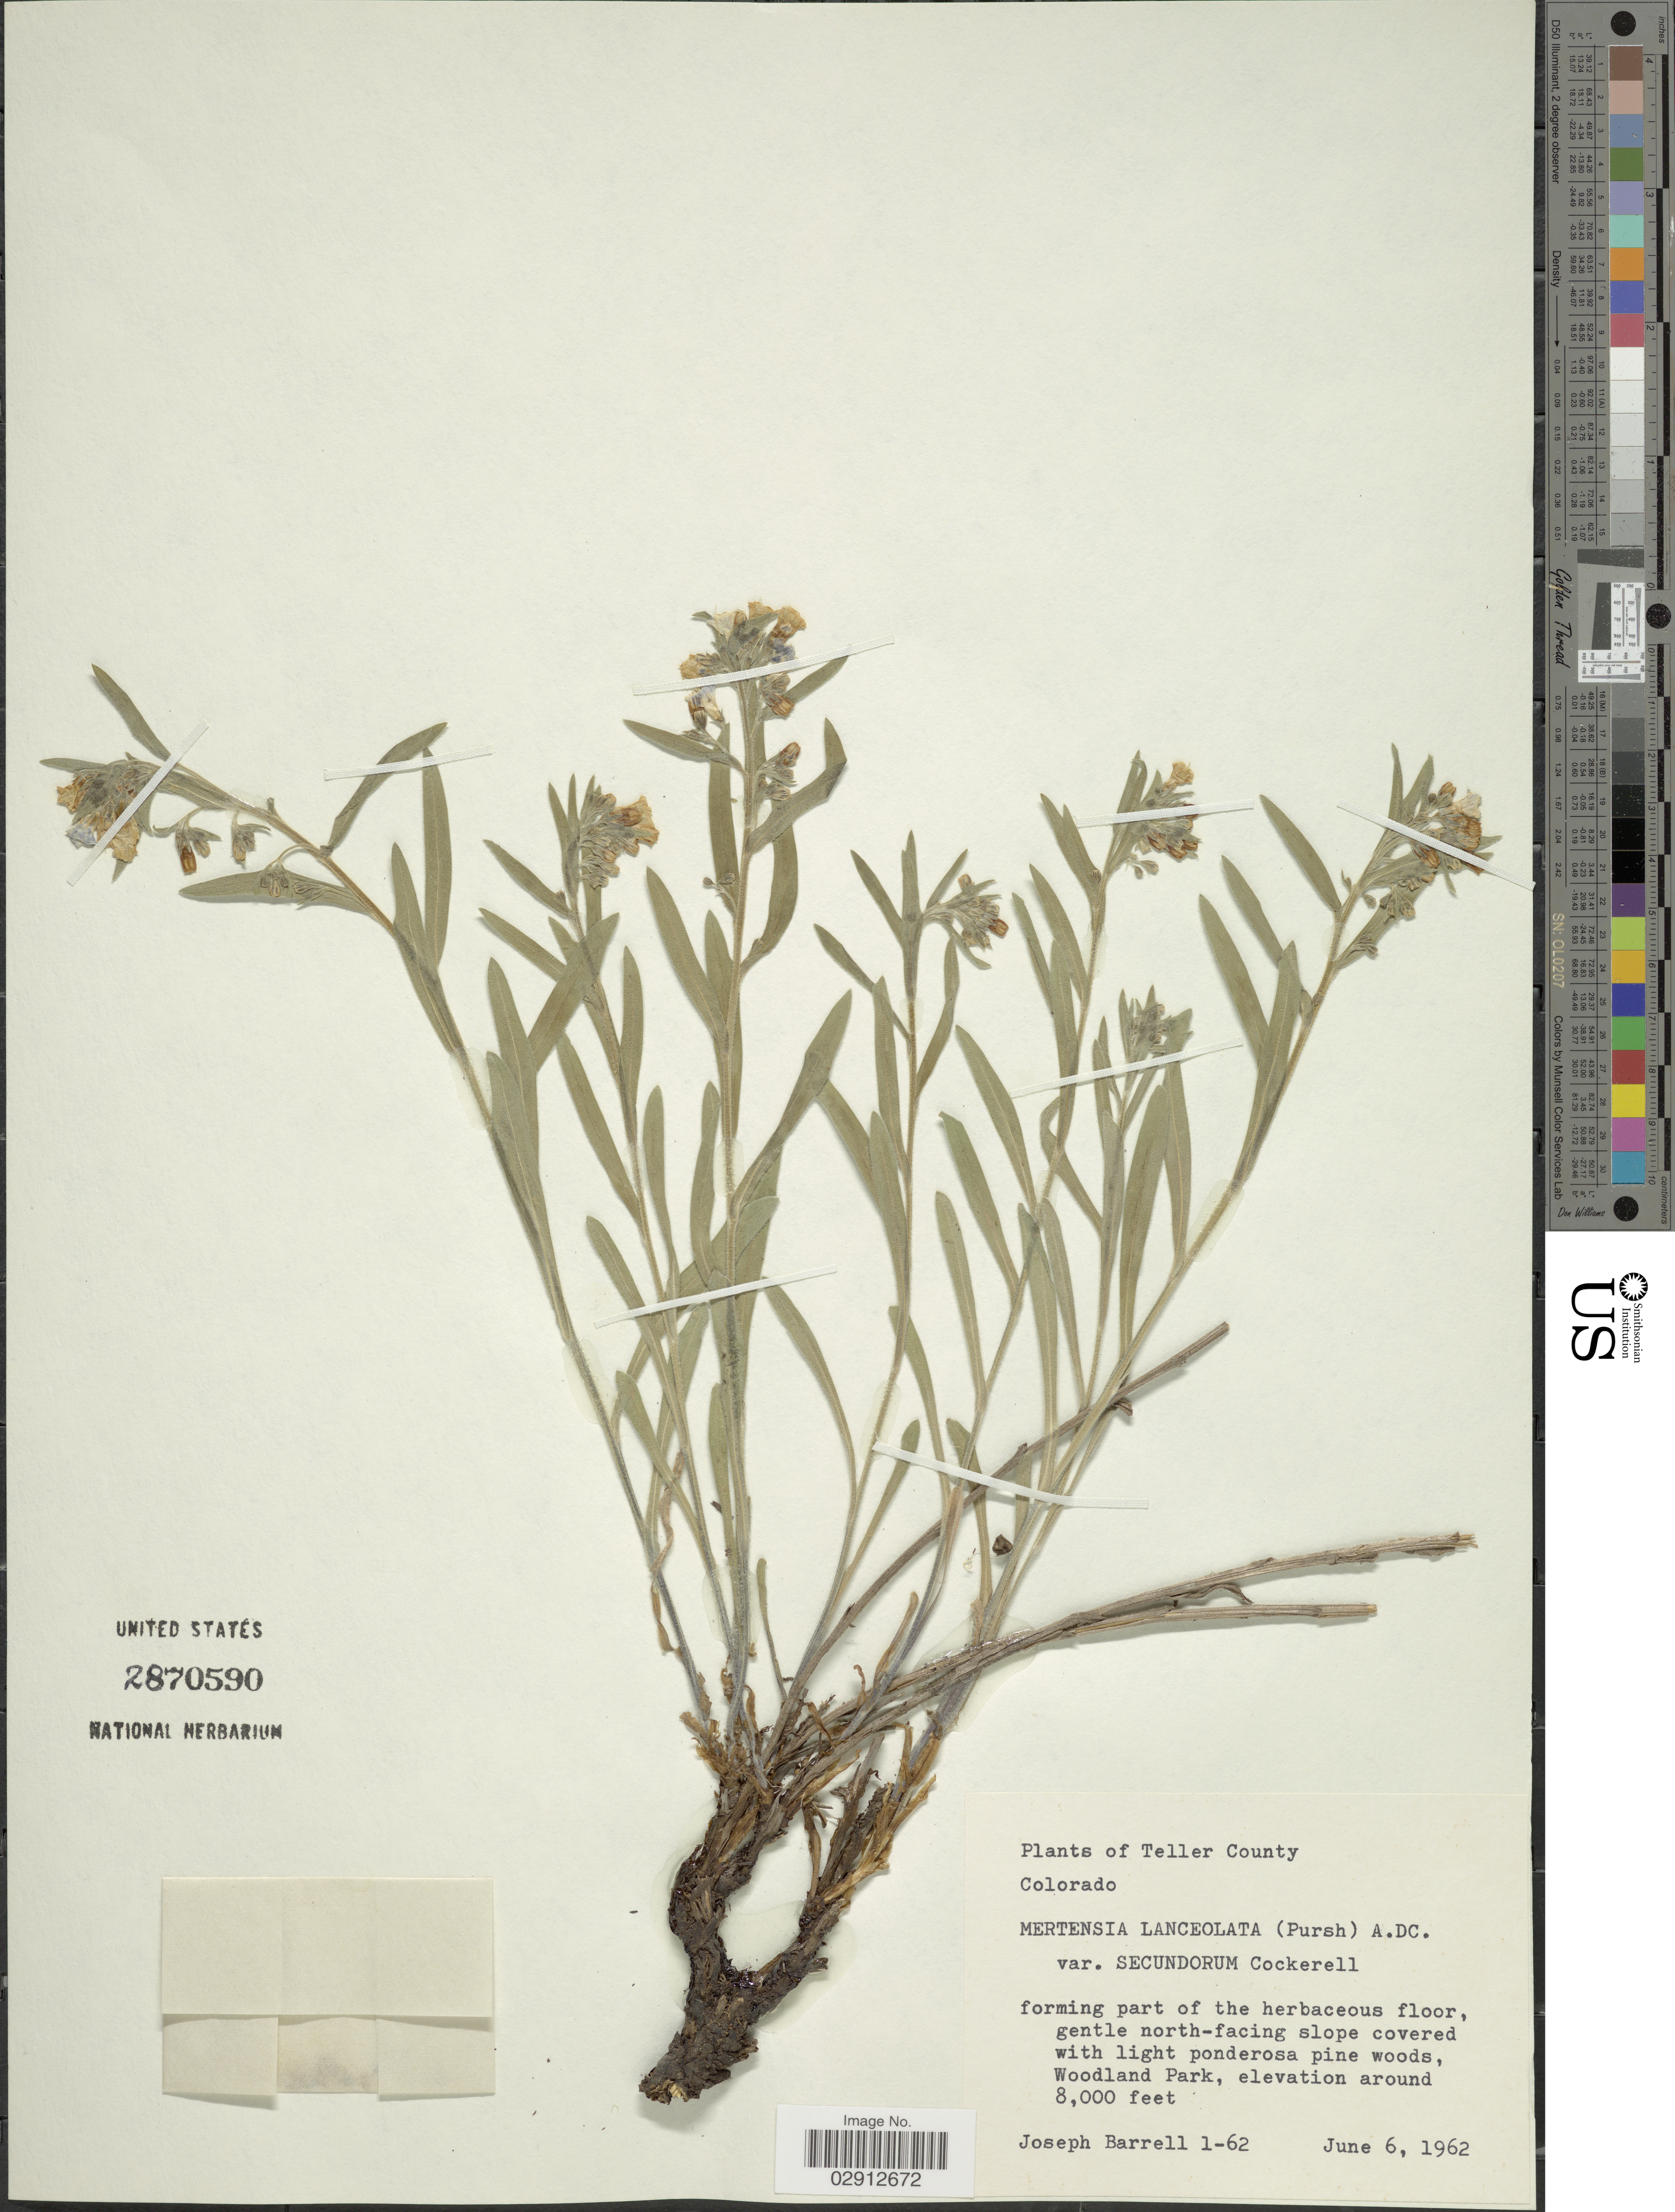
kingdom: Plantae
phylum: Tracheophyta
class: Magnoliopsida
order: Boraginales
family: Boraginaceae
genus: Mertensia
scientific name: Mertensia lanceolata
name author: (Pursh) DC. ex A. DC.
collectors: J. Barrell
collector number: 1-62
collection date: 1962-06-06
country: United States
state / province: Colorado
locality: Teller County. North-facing slope. Woodland Park.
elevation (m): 2438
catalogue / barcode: US 2870590